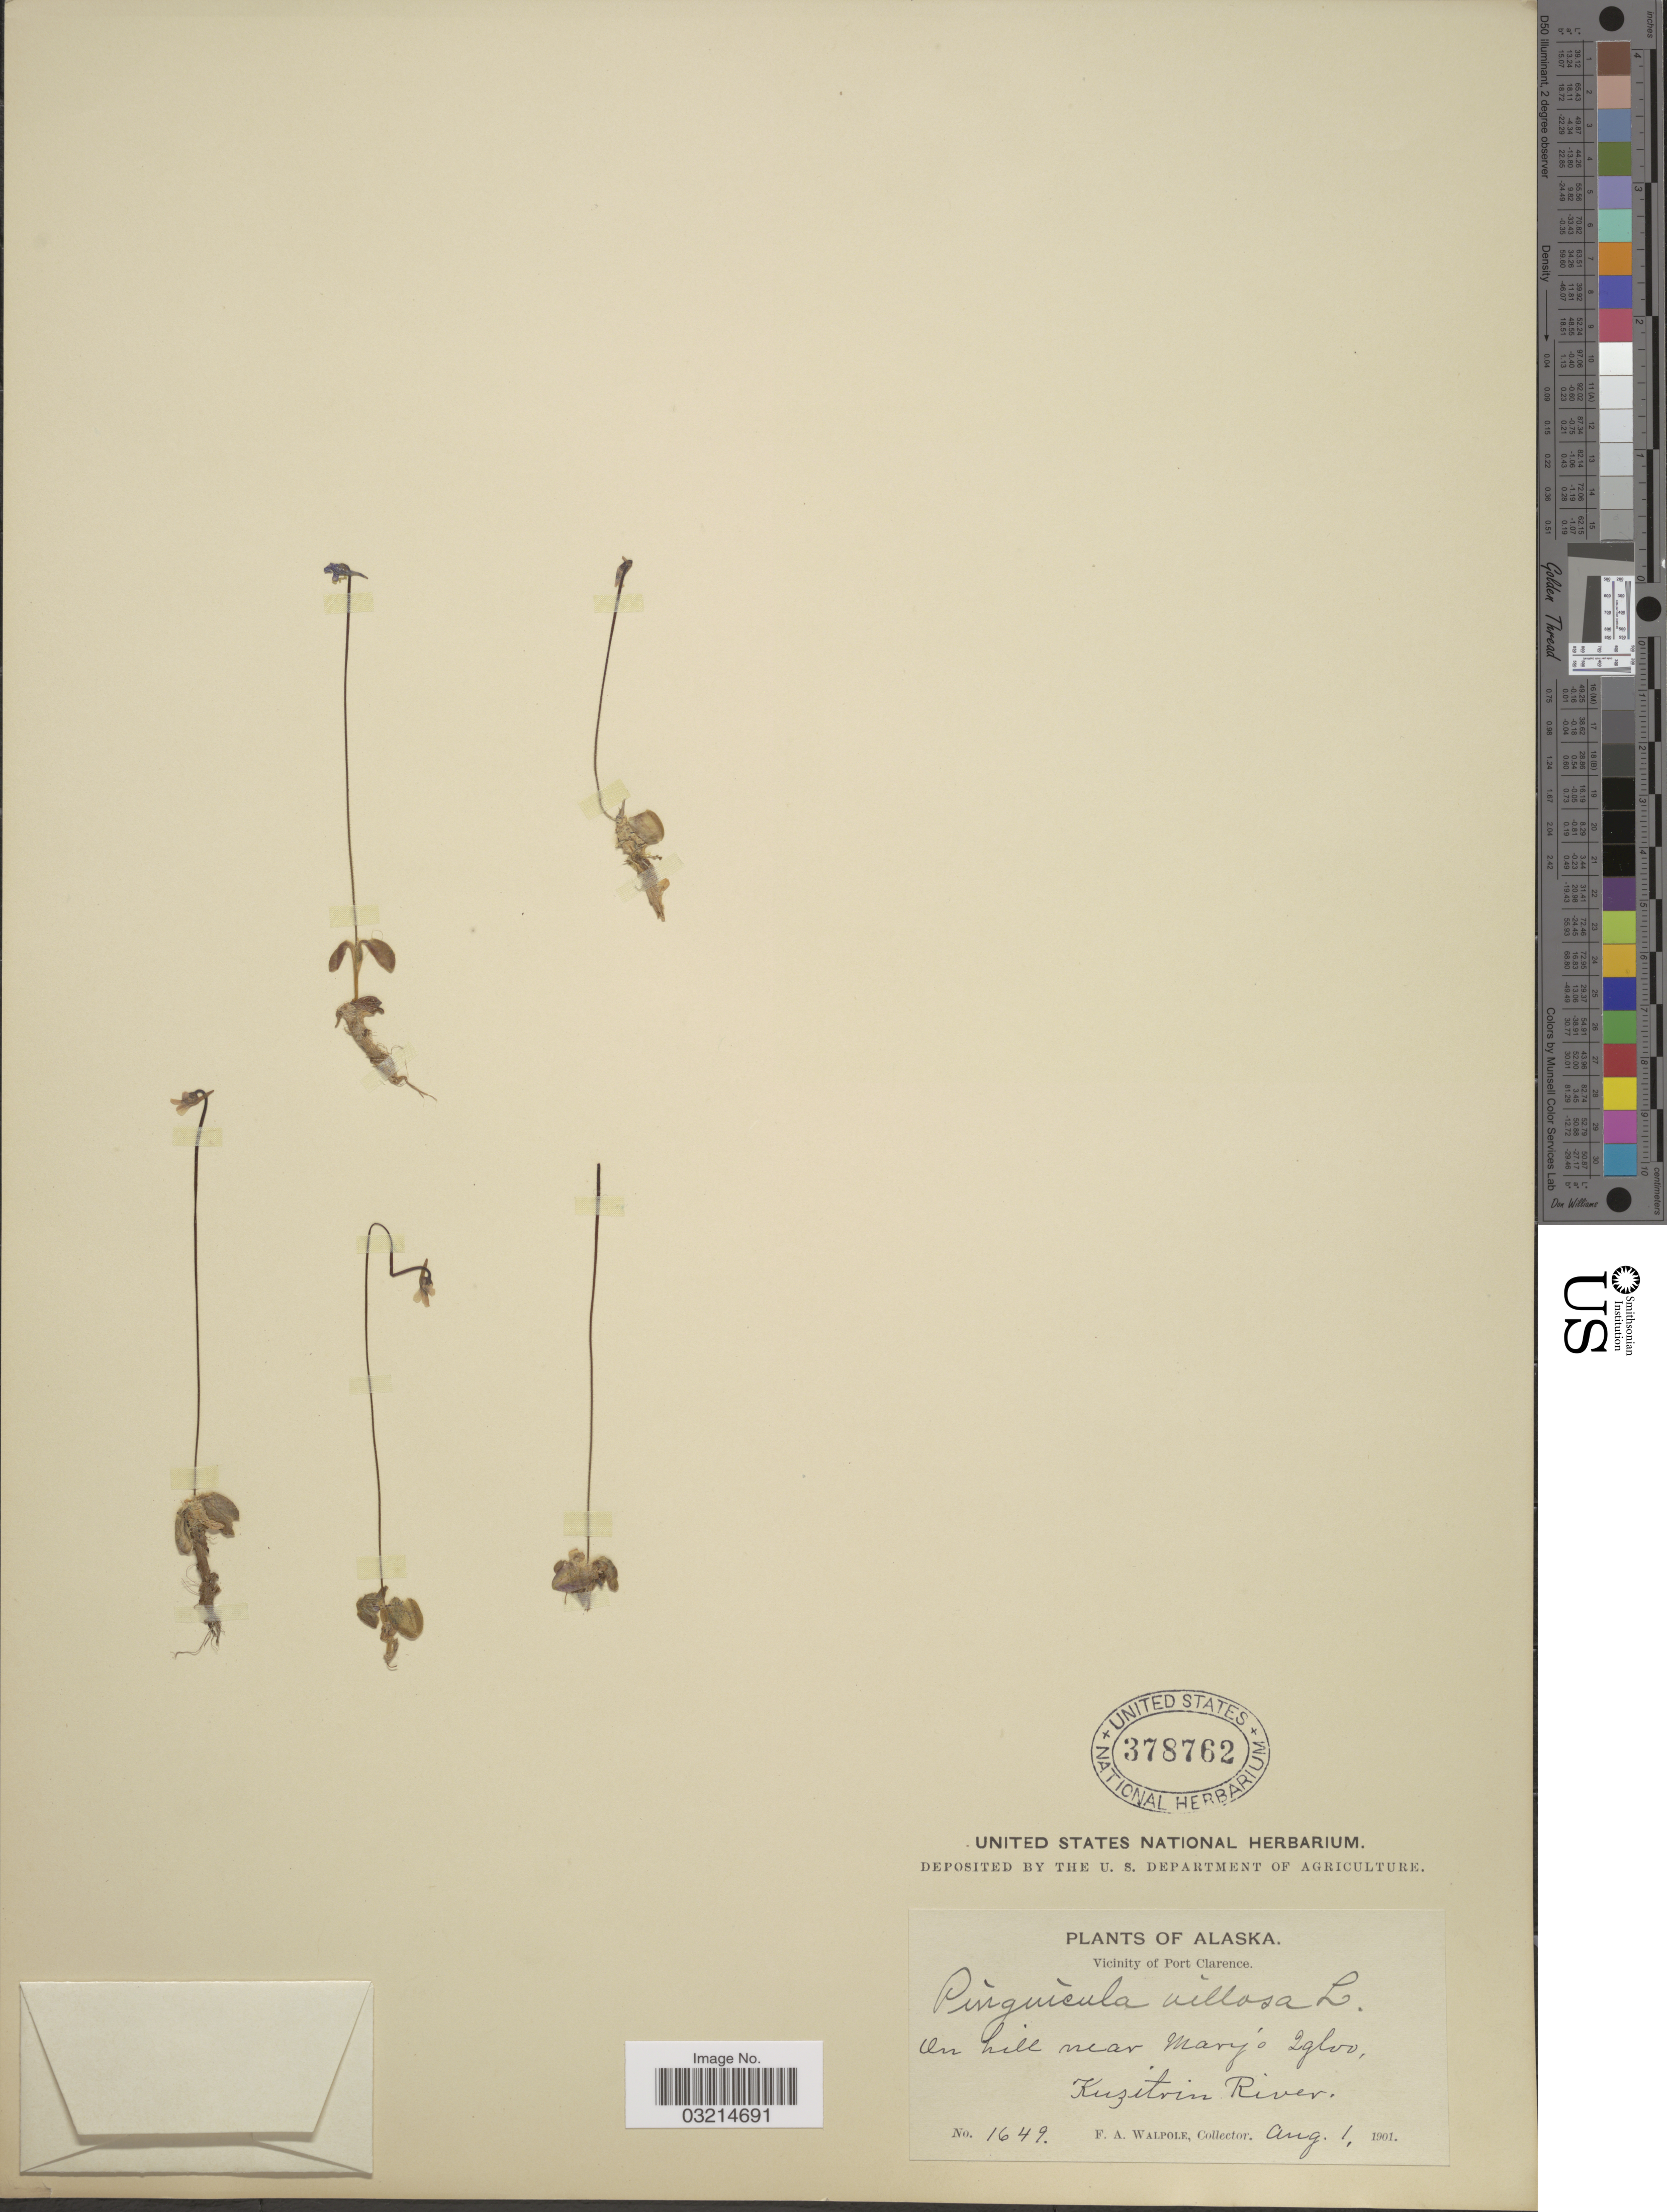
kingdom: Plantae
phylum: Tracheophyta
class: Magnoliopsida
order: Lamiales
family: Lentibulariaceae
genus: Pinguicula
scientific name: Pinguicula villosa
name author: L.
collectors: F. Walpole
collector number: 1649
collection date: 1901-08-01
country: United States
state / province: Alaska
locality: Vicinity of Port Clarence. On hill near Mary's Igloo, Kuzitvin River.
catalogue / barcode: US 378762